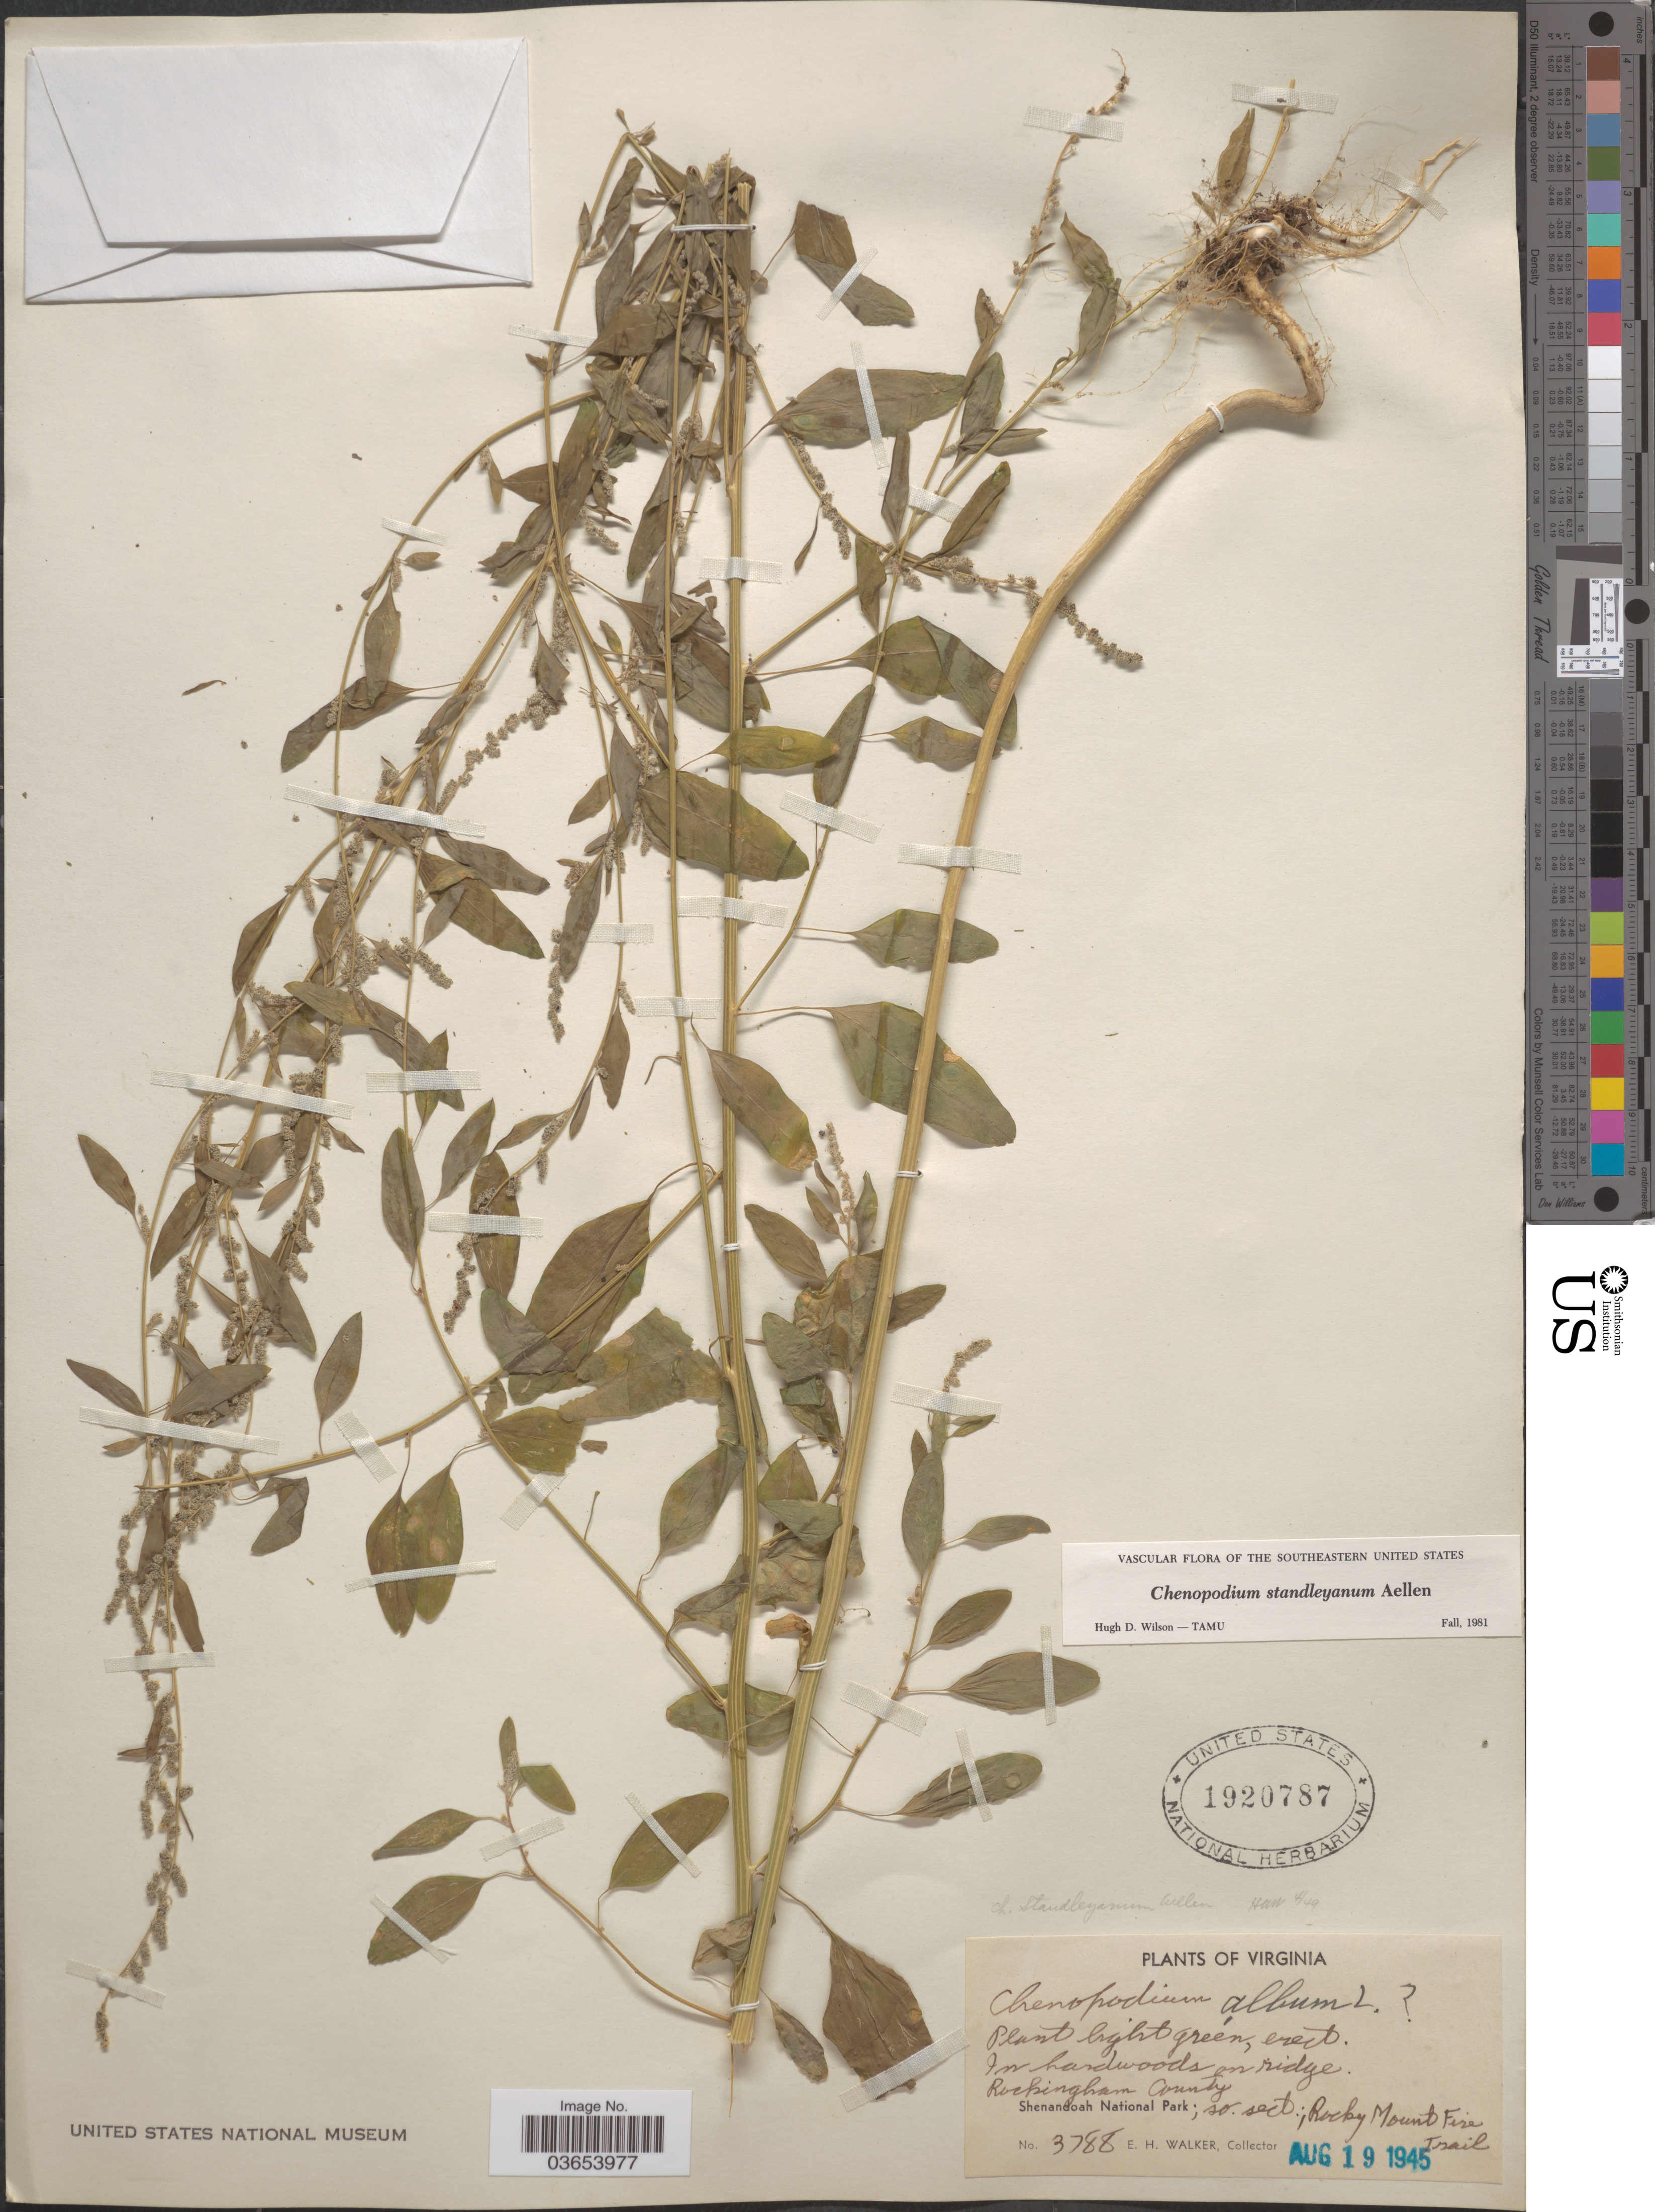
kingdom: Plantae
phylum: Tracheophyta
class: Magnoliopsida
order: Caryophyllales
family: Amaranthaceae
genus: Chenopodium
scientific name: Chenopodium standleyanum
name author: Aellen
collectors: E. H. Walker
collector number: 3788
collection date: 1945-08-19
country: United States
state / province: Virginia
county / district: Rockingham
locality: In hardwoods on ridge. Rockingham County. Shenandoah National Park; so. sect.; Rocky Mount Fire Trail.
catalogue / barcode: US 1920787